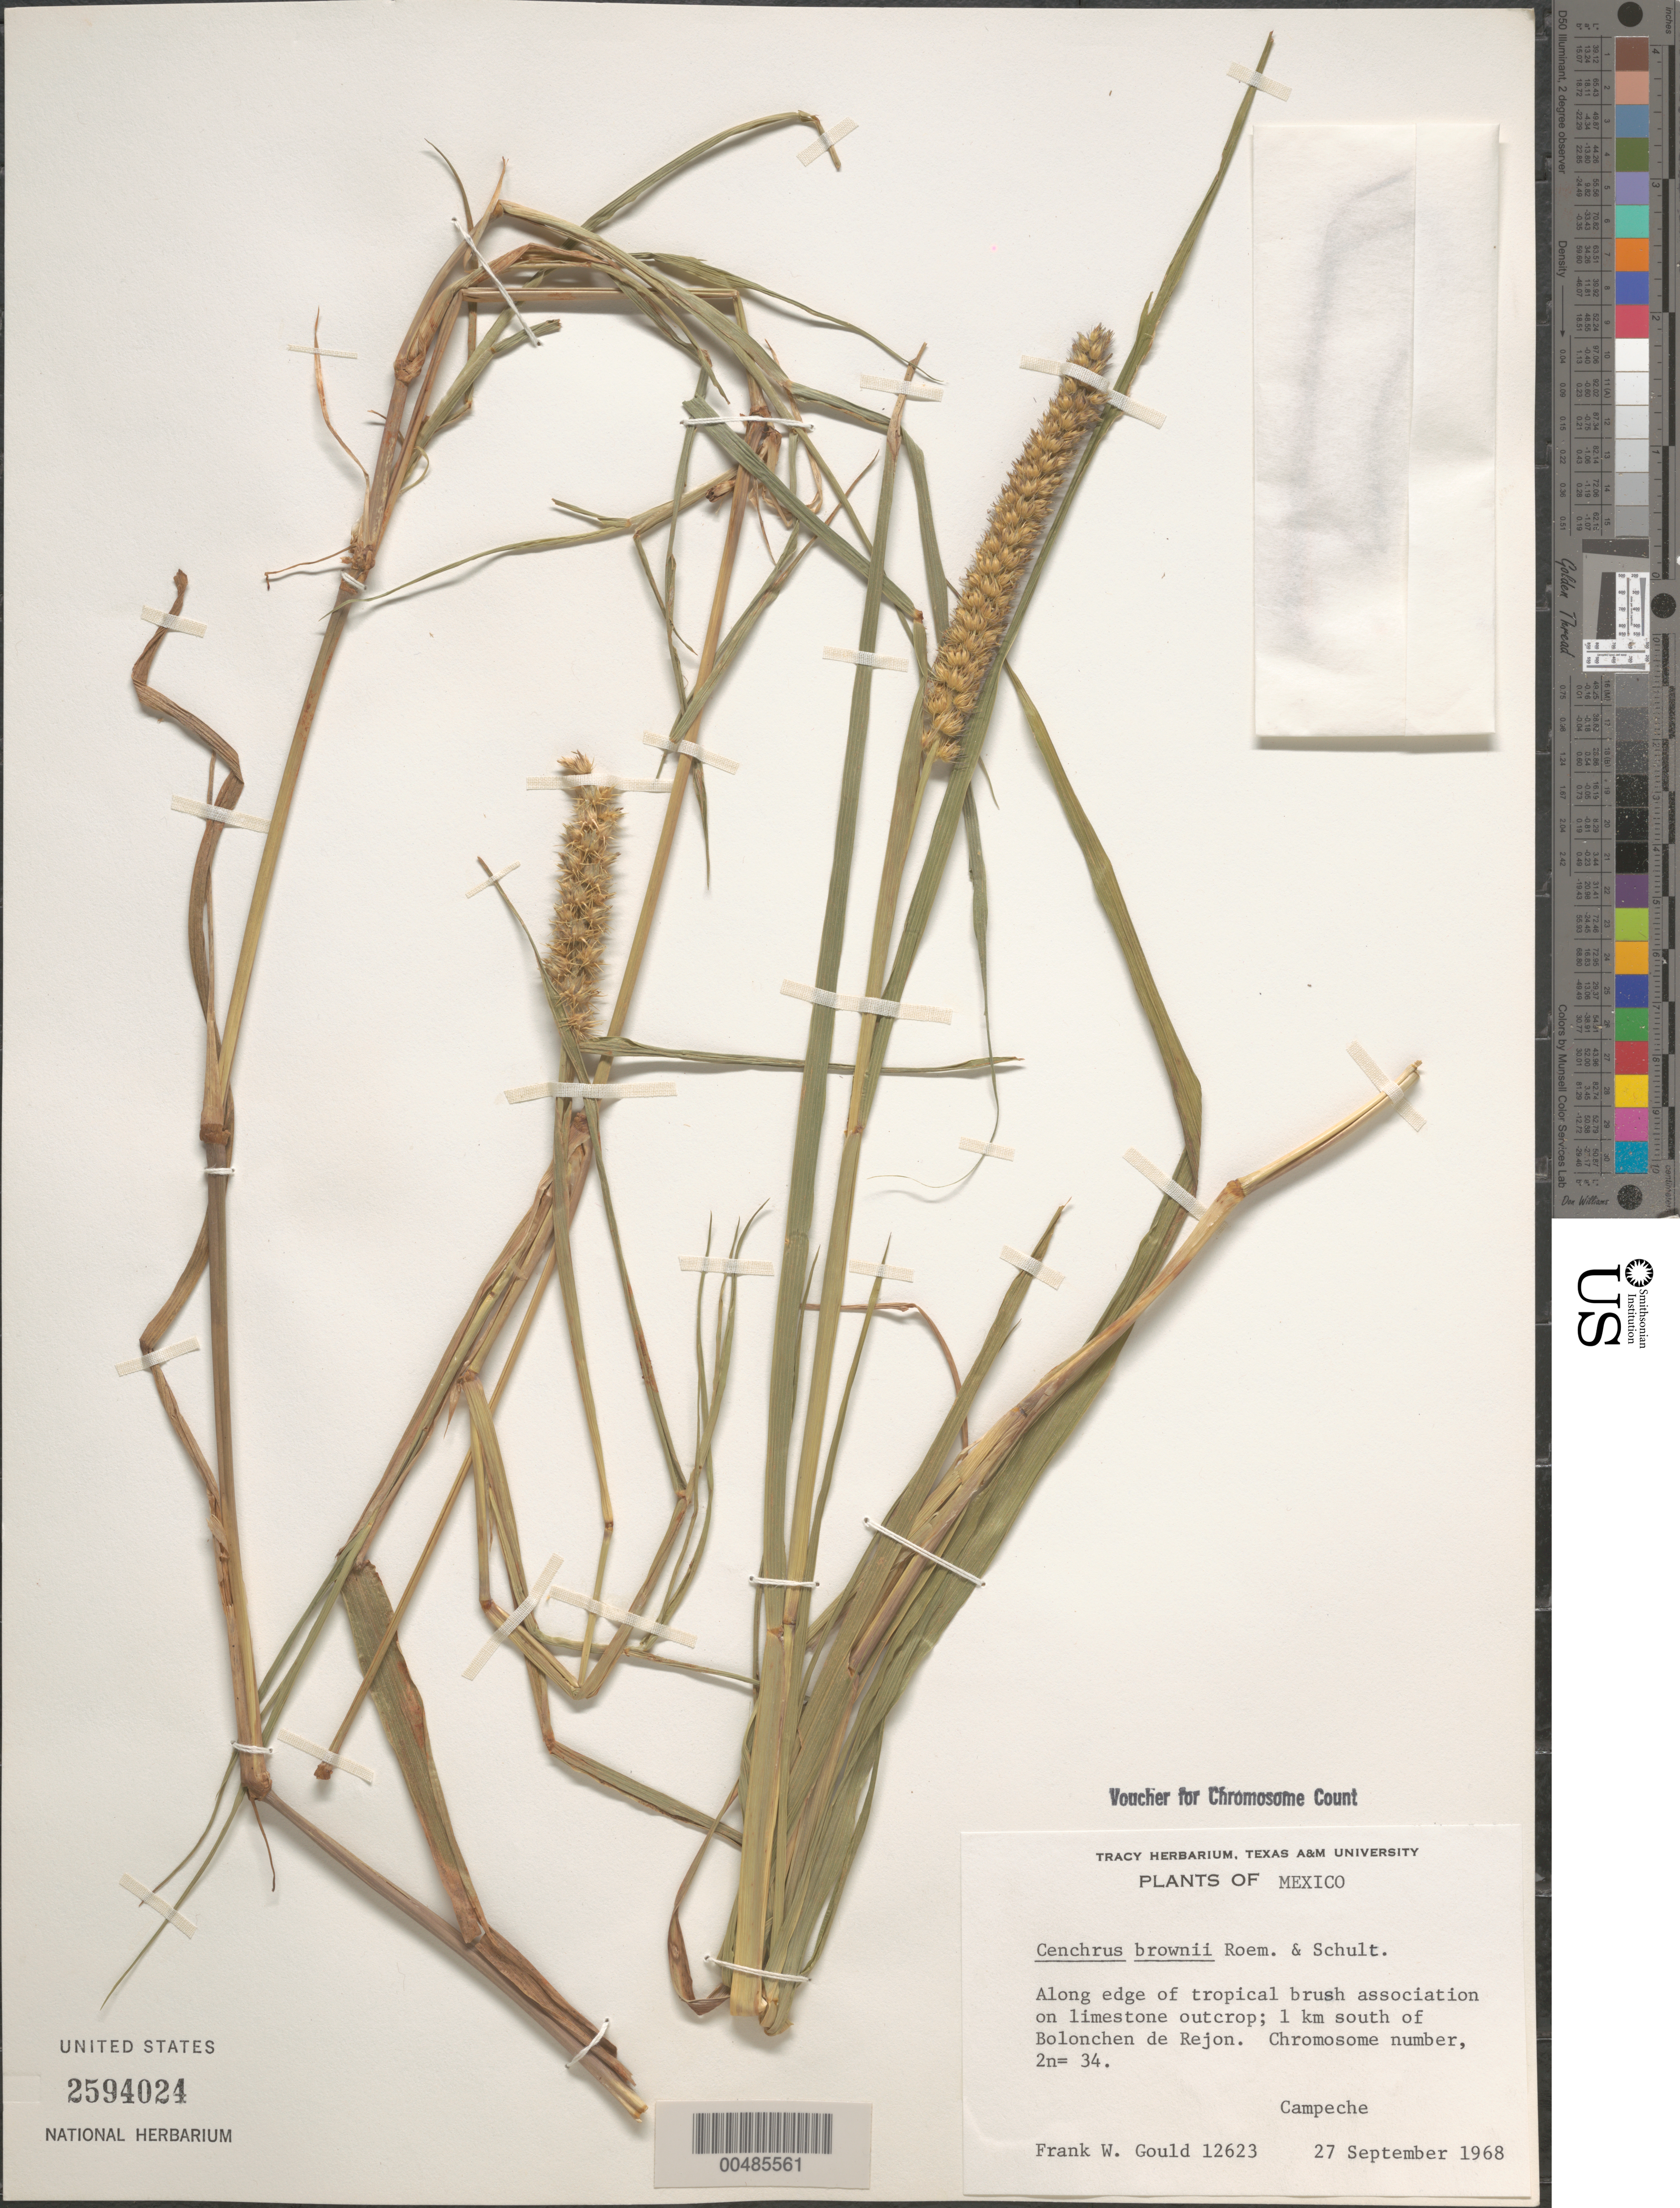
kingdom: Plantae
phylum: Tracheophyta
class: Liliopsida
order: Poales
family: Poaceae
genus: Cenchrus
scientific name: Cenchrus brownii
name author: Roem. & Schult.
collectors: F. W. Gould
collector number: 12623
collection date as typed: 27 Sep 1968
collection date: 1968-09-27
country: Mexico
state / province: Chiapas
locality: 1 km S of Bolonchen de Rejon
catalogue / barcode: US 2594024